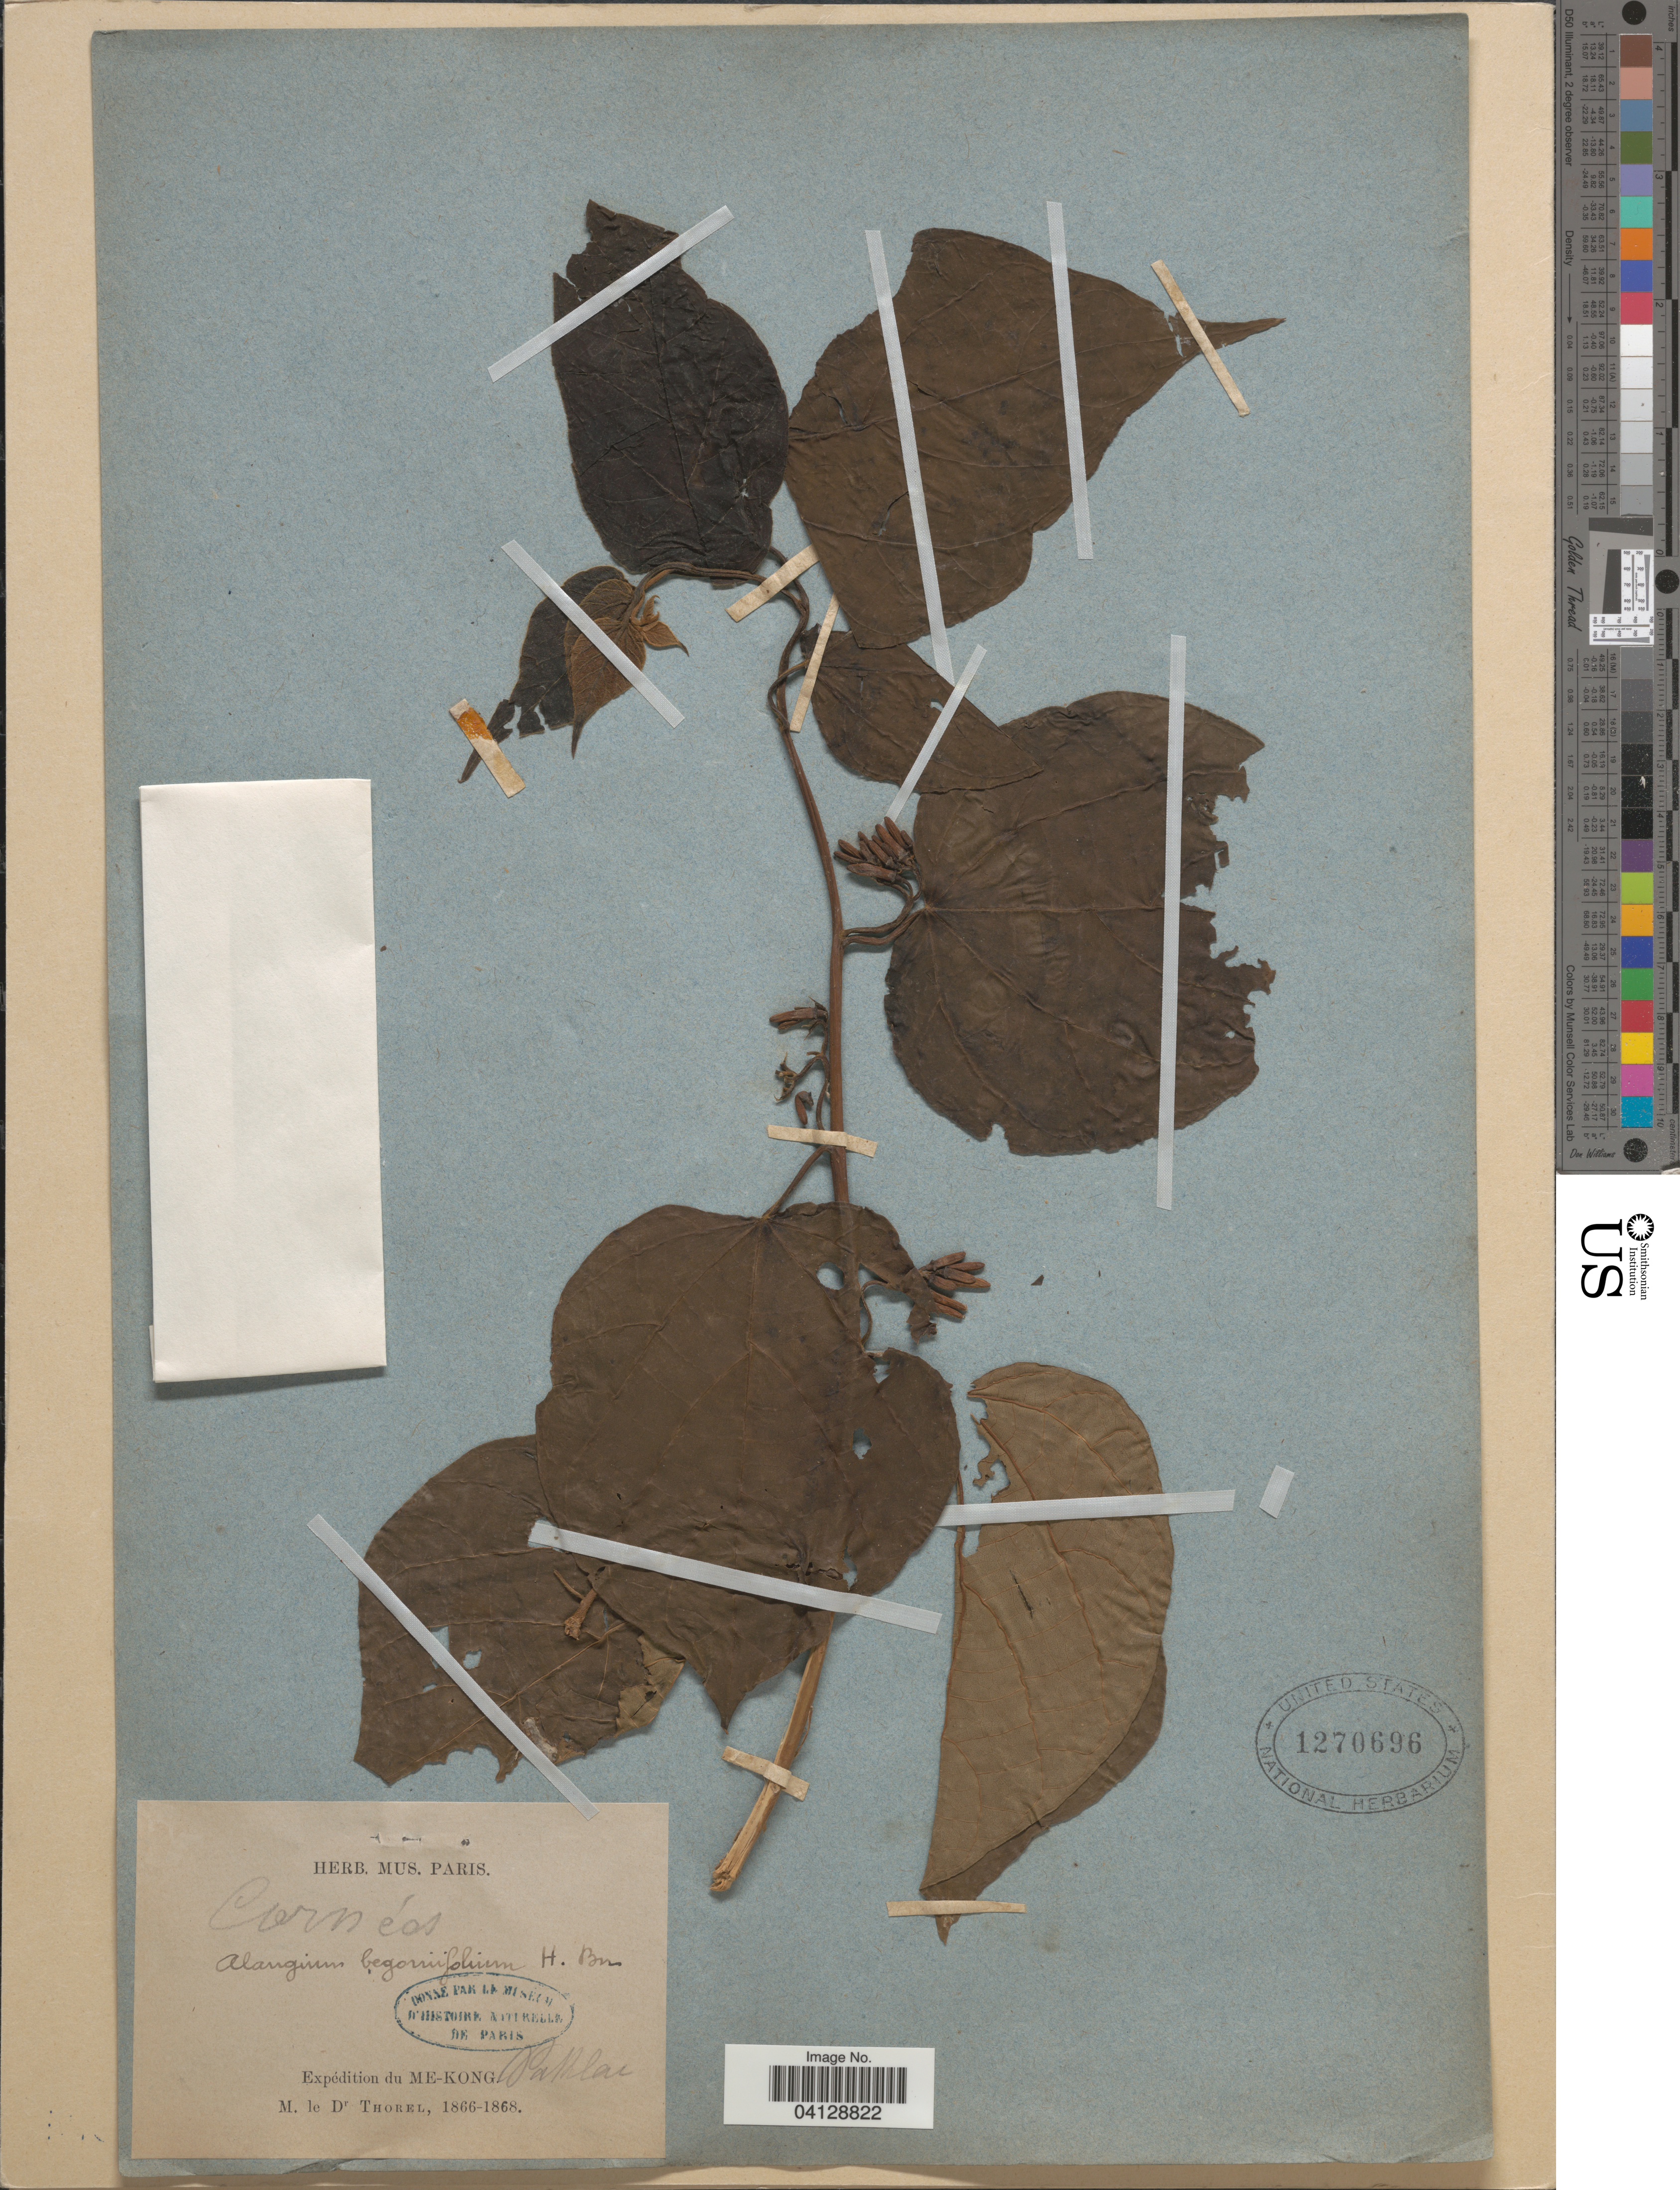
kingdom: Plantae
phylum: Tracheophyta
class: Magnoliopsida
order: Cornales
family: Cornaceae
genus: Alangium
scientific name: Alangium begoniifolium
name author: (Roxb.) Baill.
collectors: Thorel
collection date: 1866/1868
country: Cambodia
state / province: Kratie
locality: Expédition du Me-Kong Paklae.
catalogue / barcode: US 1270696